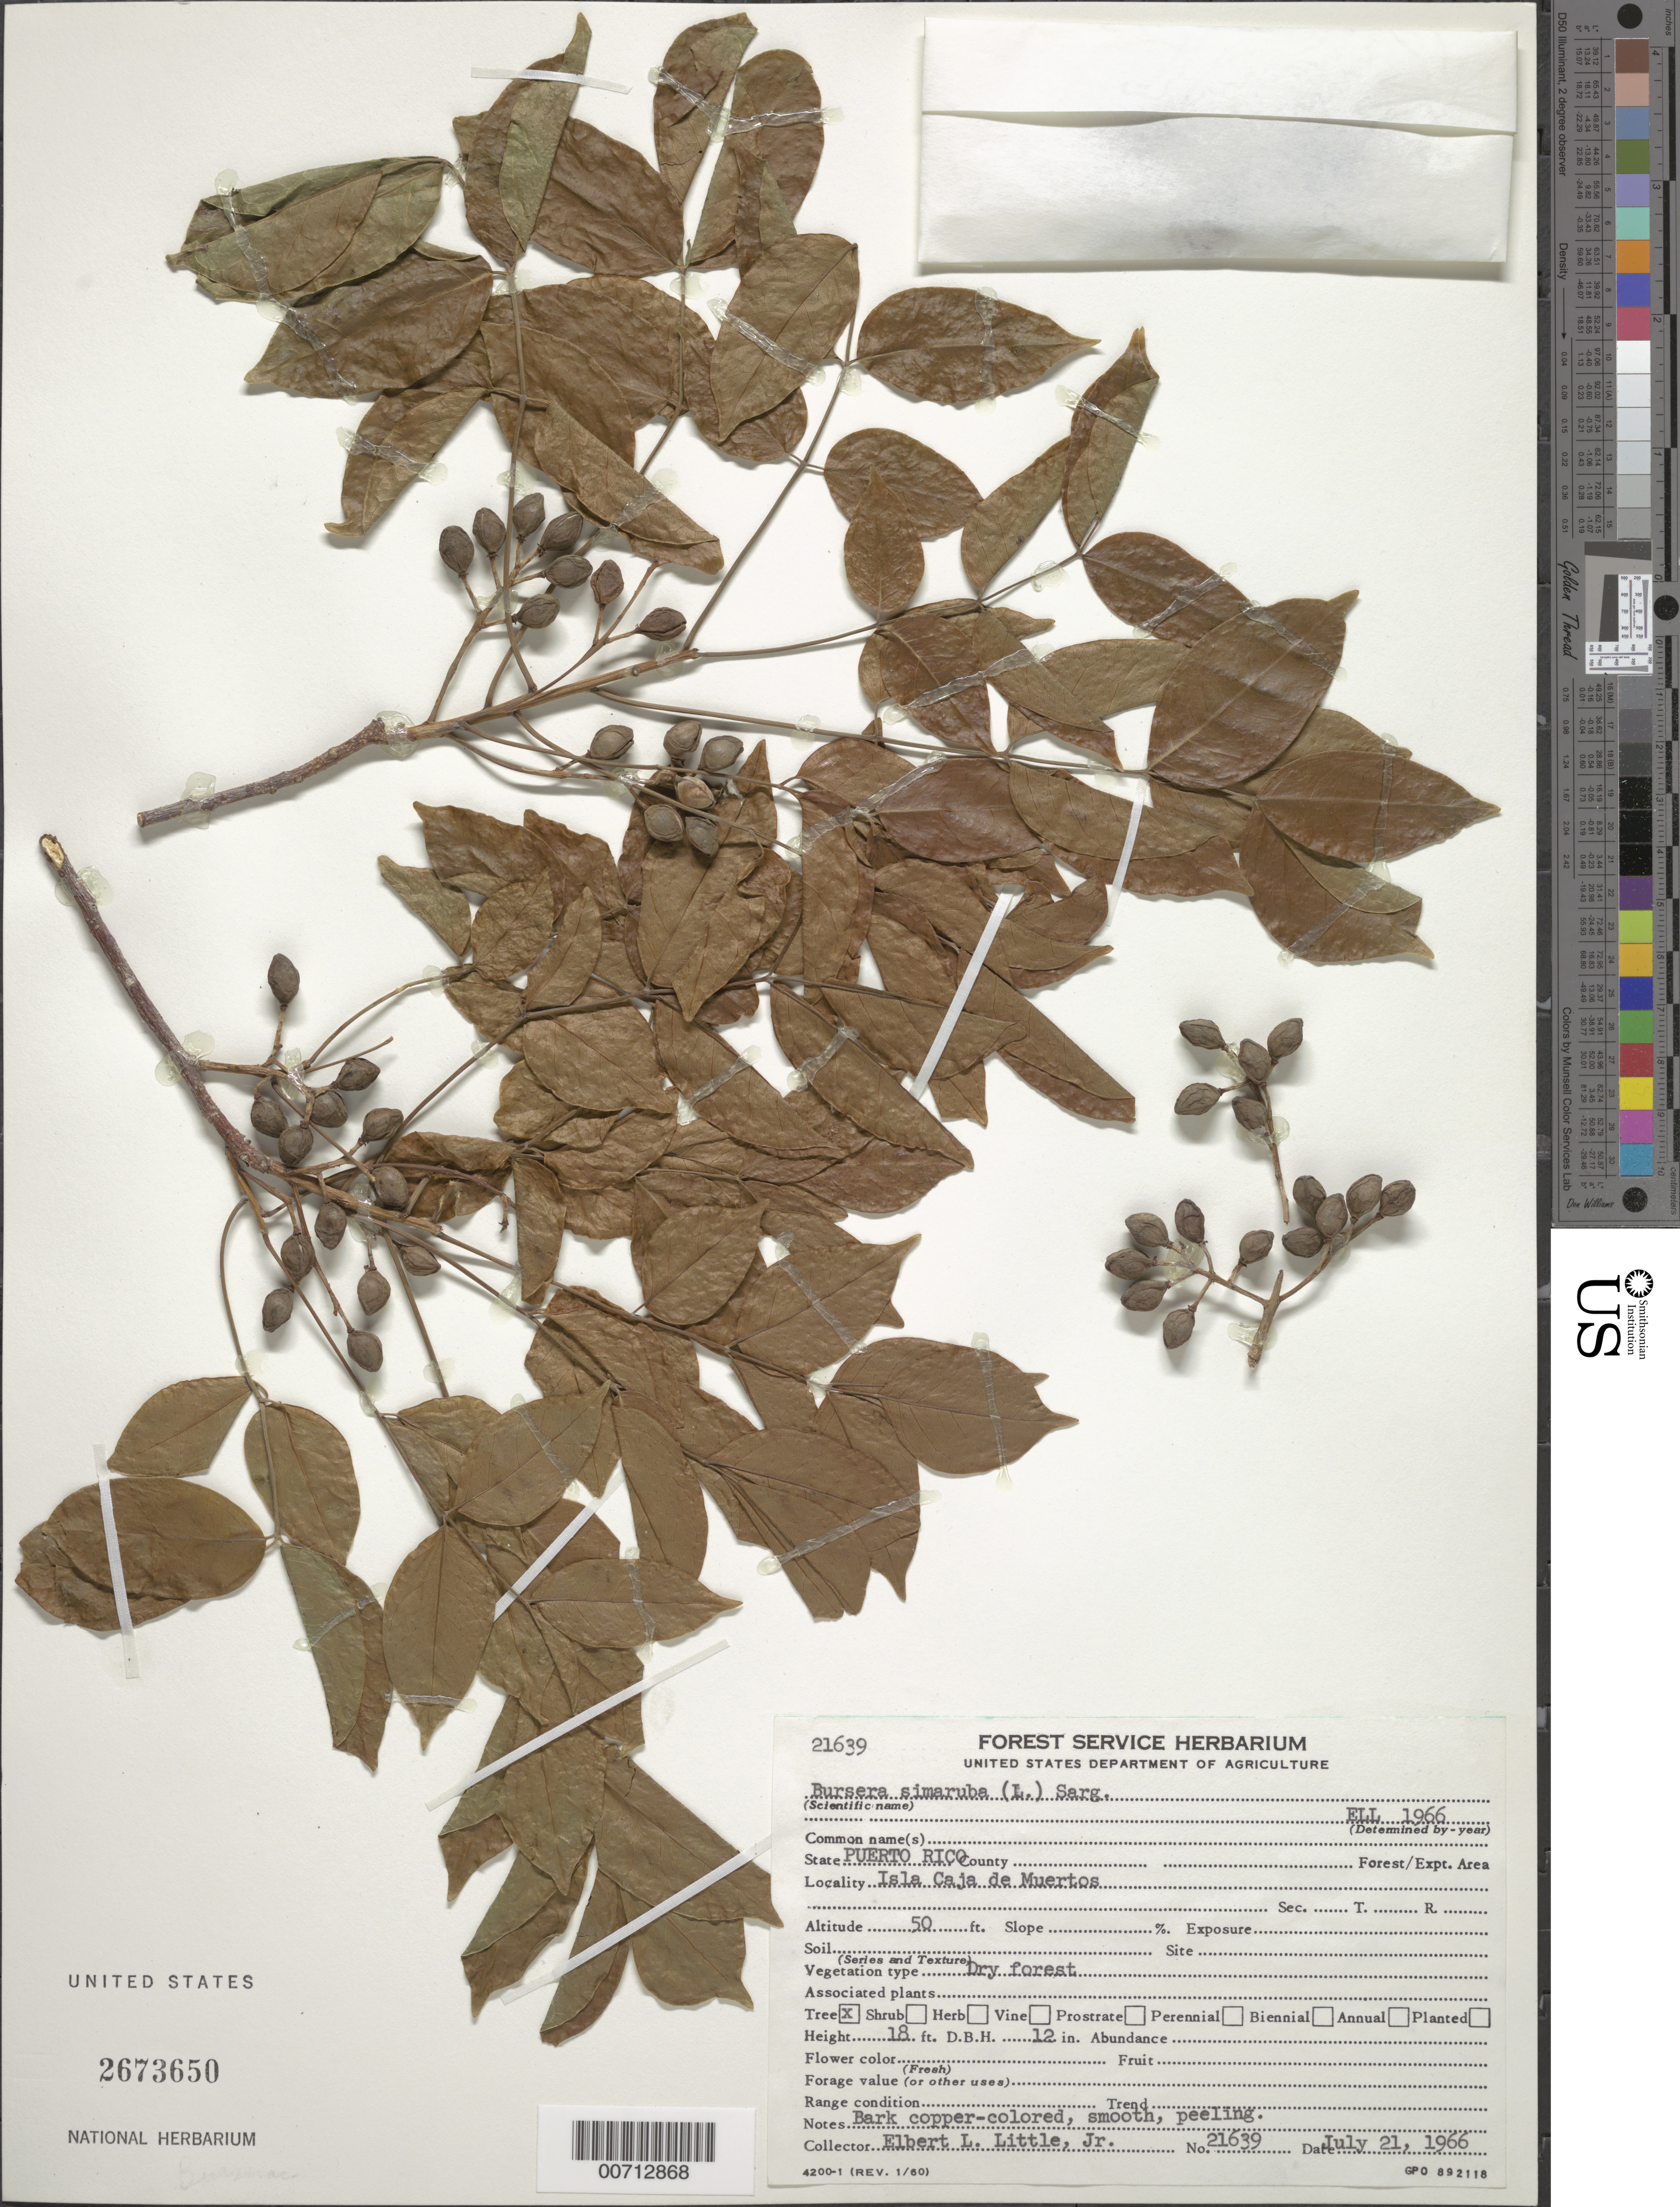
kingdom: Plantae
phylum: Tracheophyta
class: Magnoliopsida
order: Sapindales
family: Burseraceae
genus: Bursera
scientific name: Bursera simaruba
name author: (L.) Sarg.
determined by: Little, Elbert L., Jr., (FSSR), United States Department of Agriculture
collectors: E. L. Little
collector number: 21639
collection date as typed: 21 Jul 1966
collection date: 1966-07-21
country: Puerto Rico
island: Greater Antilles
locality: Isla Caja de Muertos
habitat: Dry forest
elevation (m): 15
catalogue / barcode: US 2673650